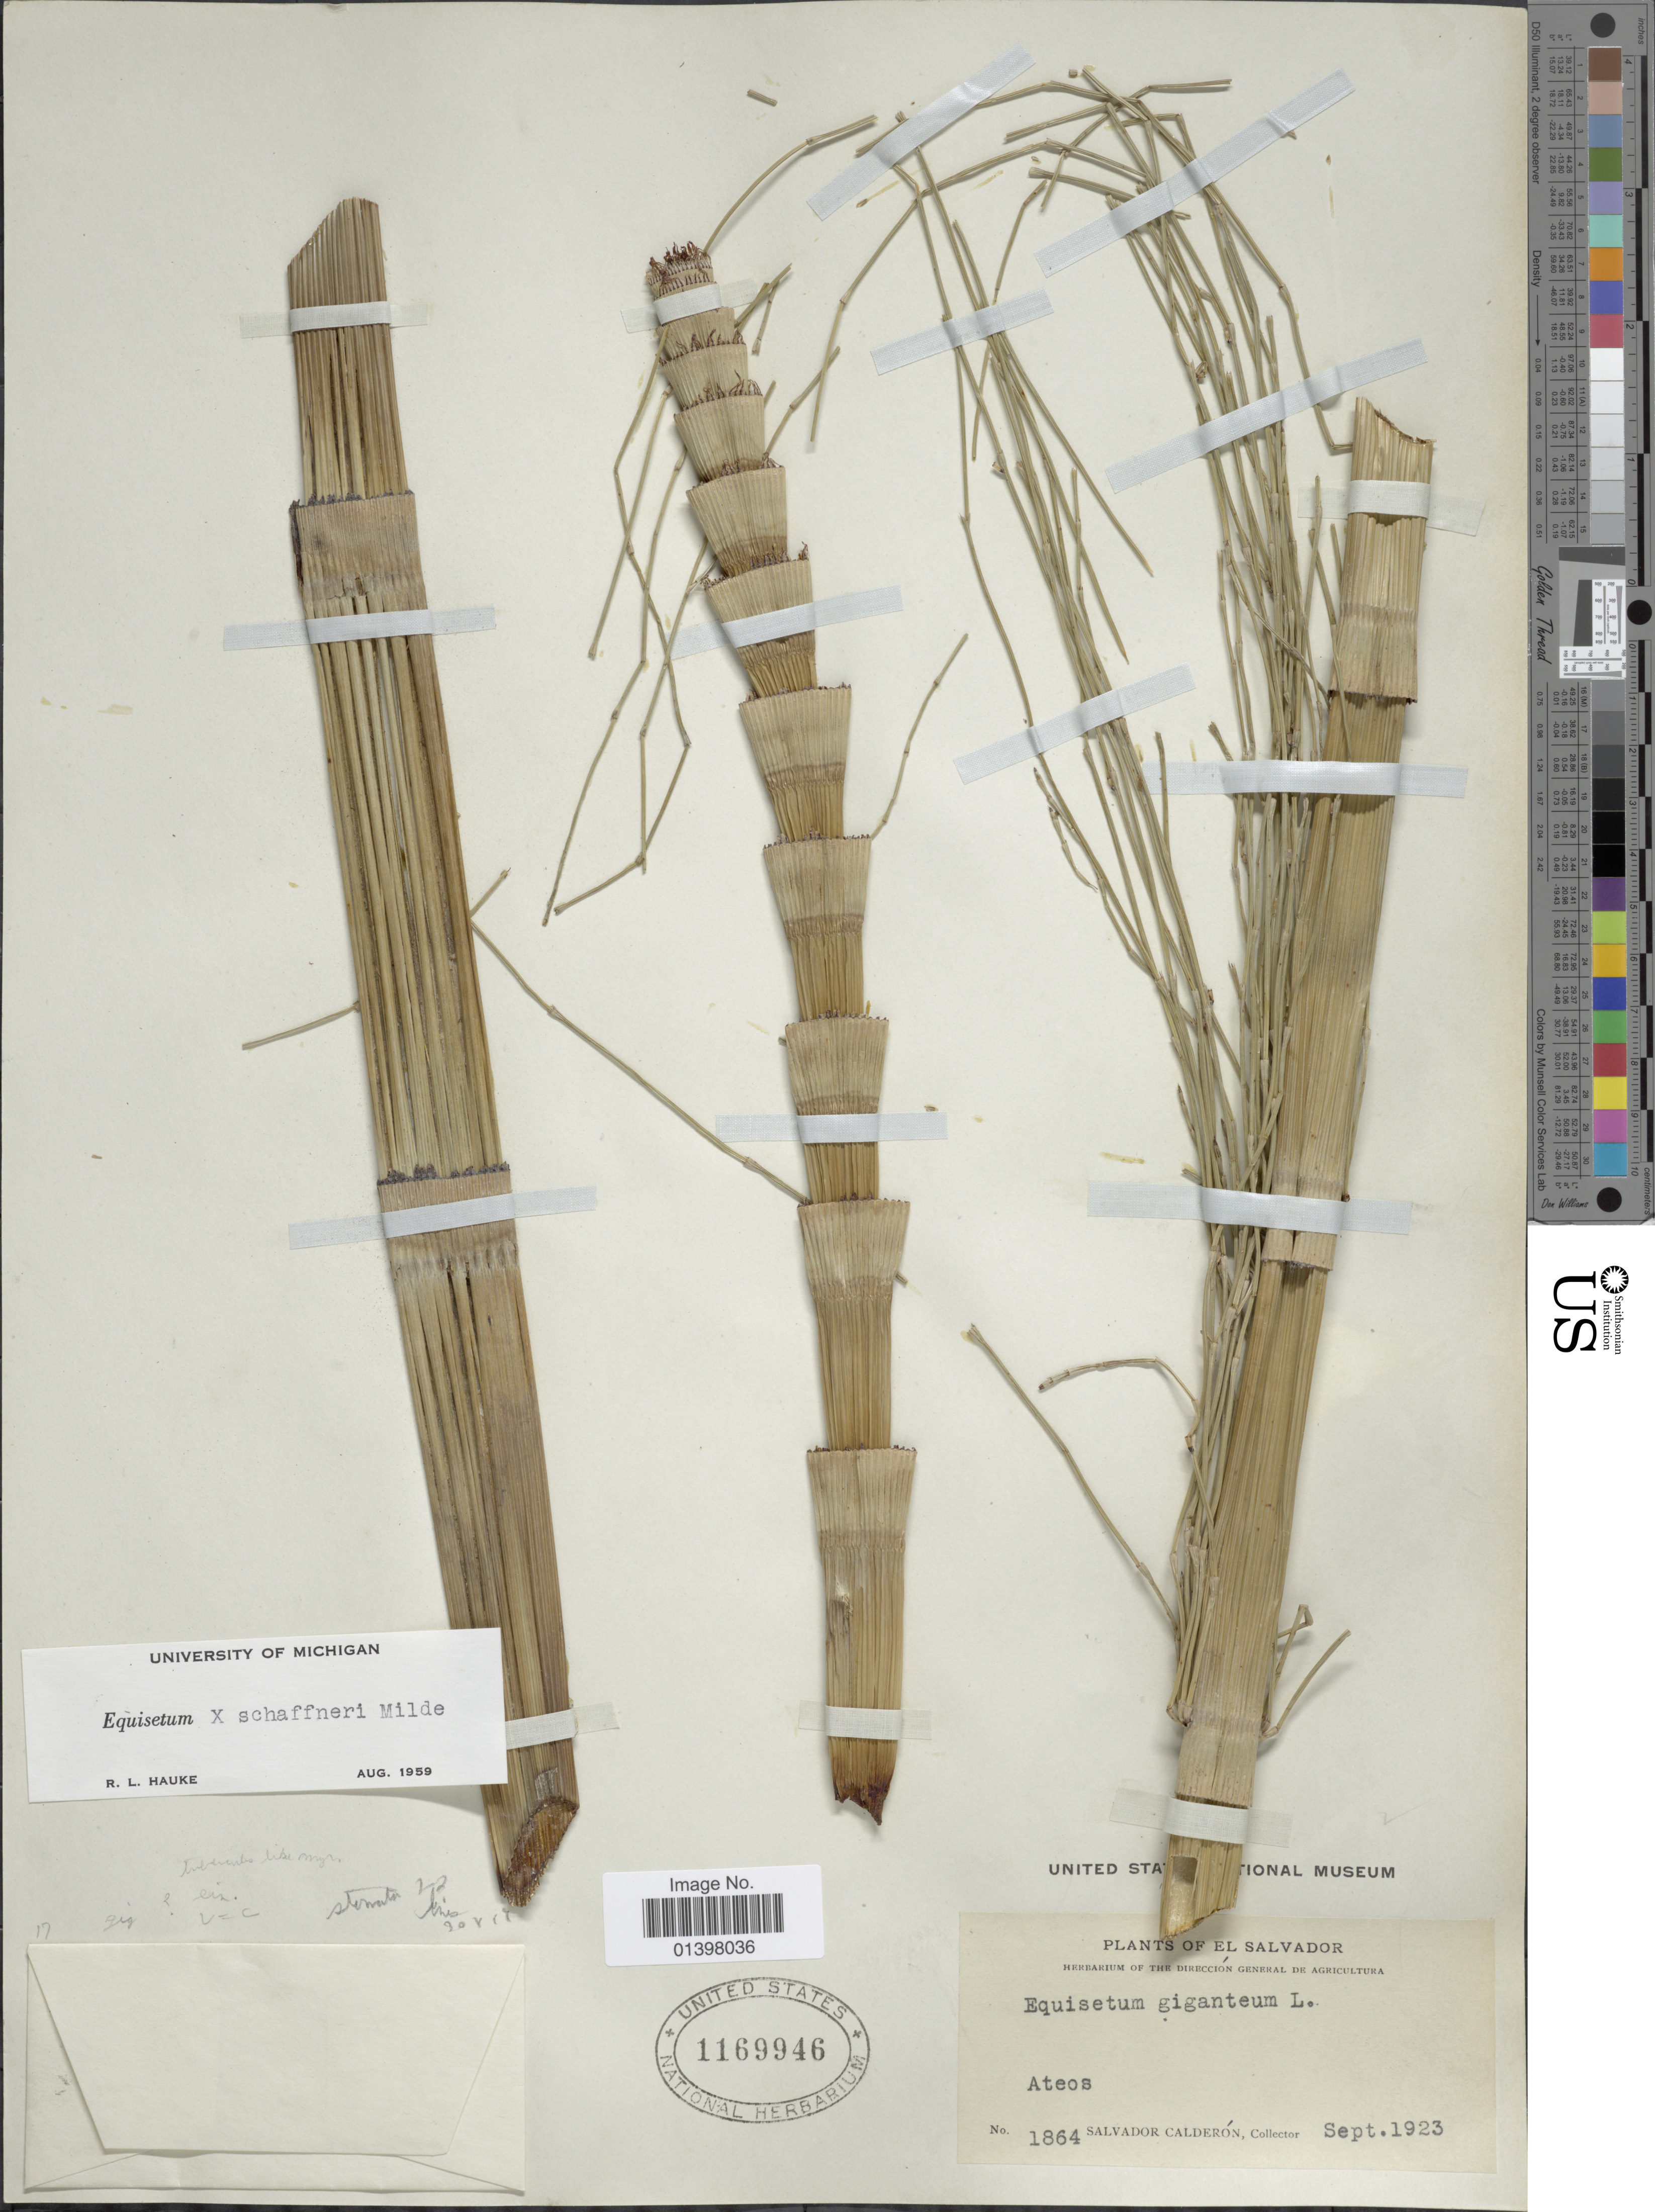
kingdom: Plantae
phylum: Tracheophyta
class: Polypodiopsida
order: Equisetales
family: Equisetaceae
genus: Equisetum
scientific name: Equisetum x schaffneri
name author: J. Milde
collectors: S. Calderón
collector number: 1864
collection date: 1923-09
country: El Salvador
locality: Ateos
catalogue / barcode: US 1169946